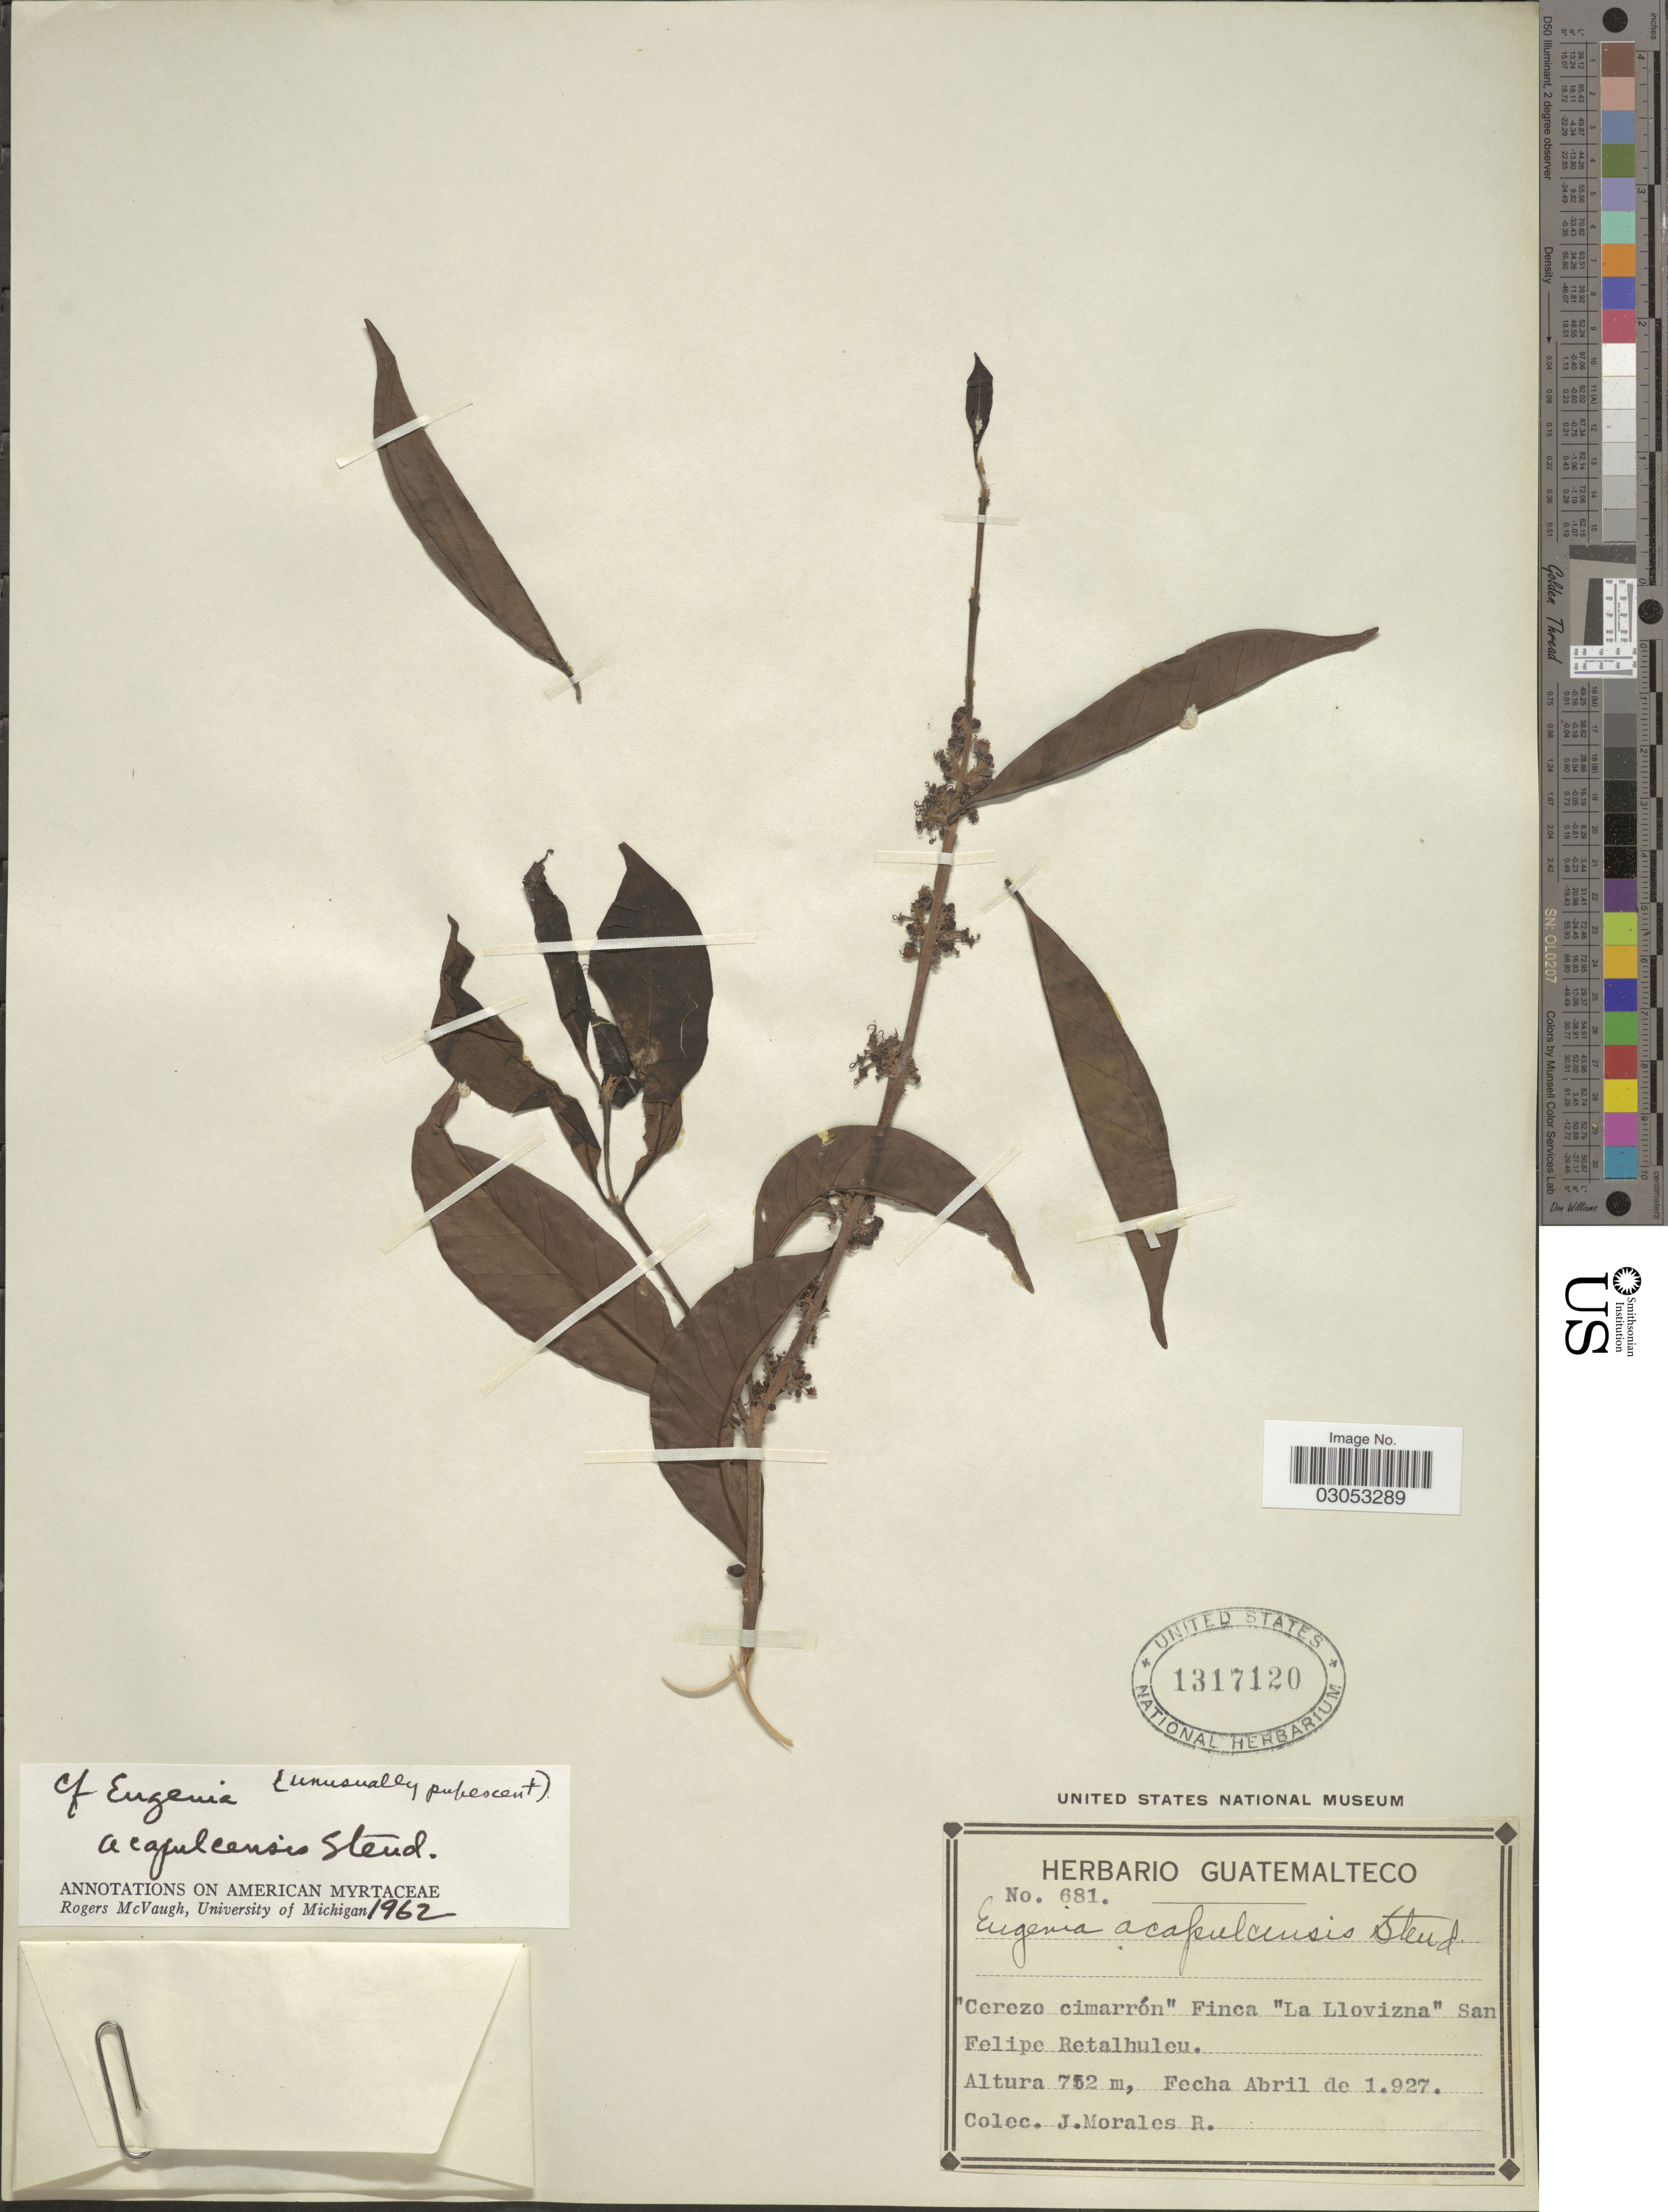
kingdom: Plantae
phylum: Tracheophyta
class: Magnoliopsida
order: Myrtales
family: Myrtaceae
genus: Eugenia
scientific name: Eugenia acapulcensis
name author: Steud.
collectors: J. Morales R.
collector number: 681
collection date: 1927-04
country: Guatemala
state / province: Retalhuleu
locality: Cerezo cimarrón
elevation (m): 752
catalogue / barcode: US 1317120